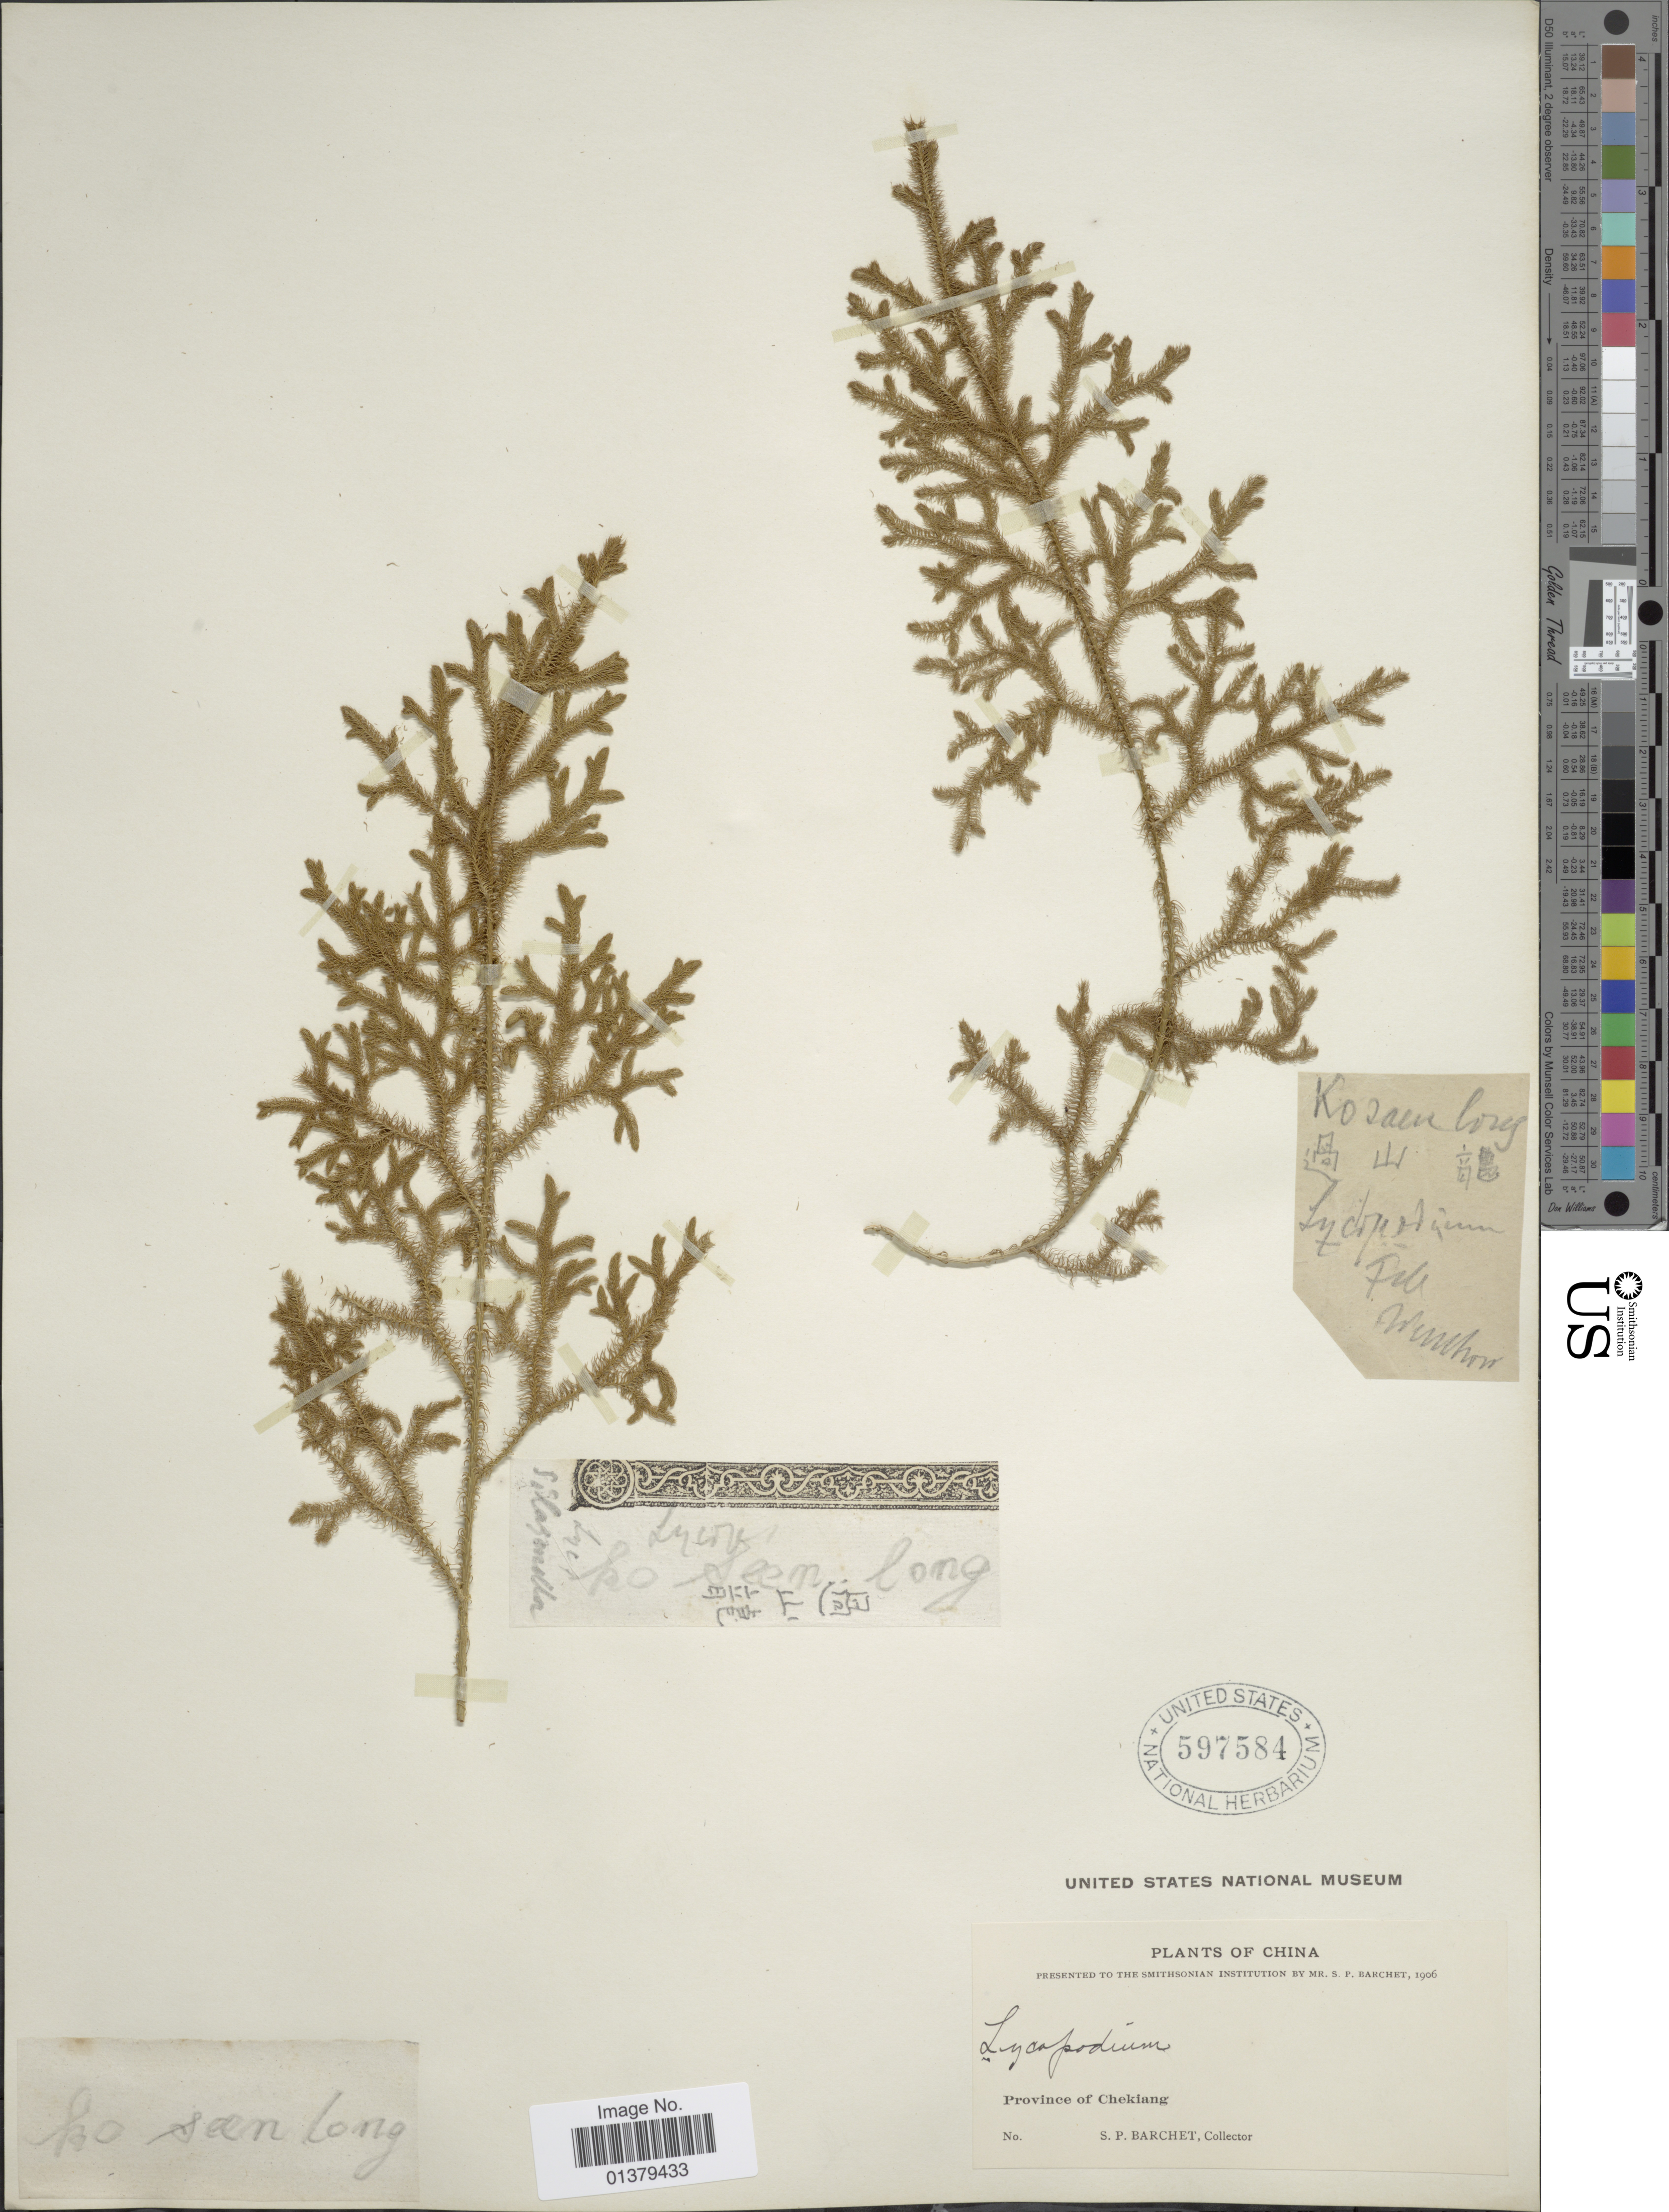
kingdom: Plantae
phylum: Tracheophyta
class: Lycopodiopsida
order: Lycopodiales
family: Lycopodiaceae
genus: Palhinhaea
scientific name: Palhinhaea cernua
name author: (L.) Vasc. & Franco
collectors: S. P. Barchet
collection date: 1906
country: China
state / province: Zhejiang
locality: Province of Chekiang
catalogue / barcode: US 597584